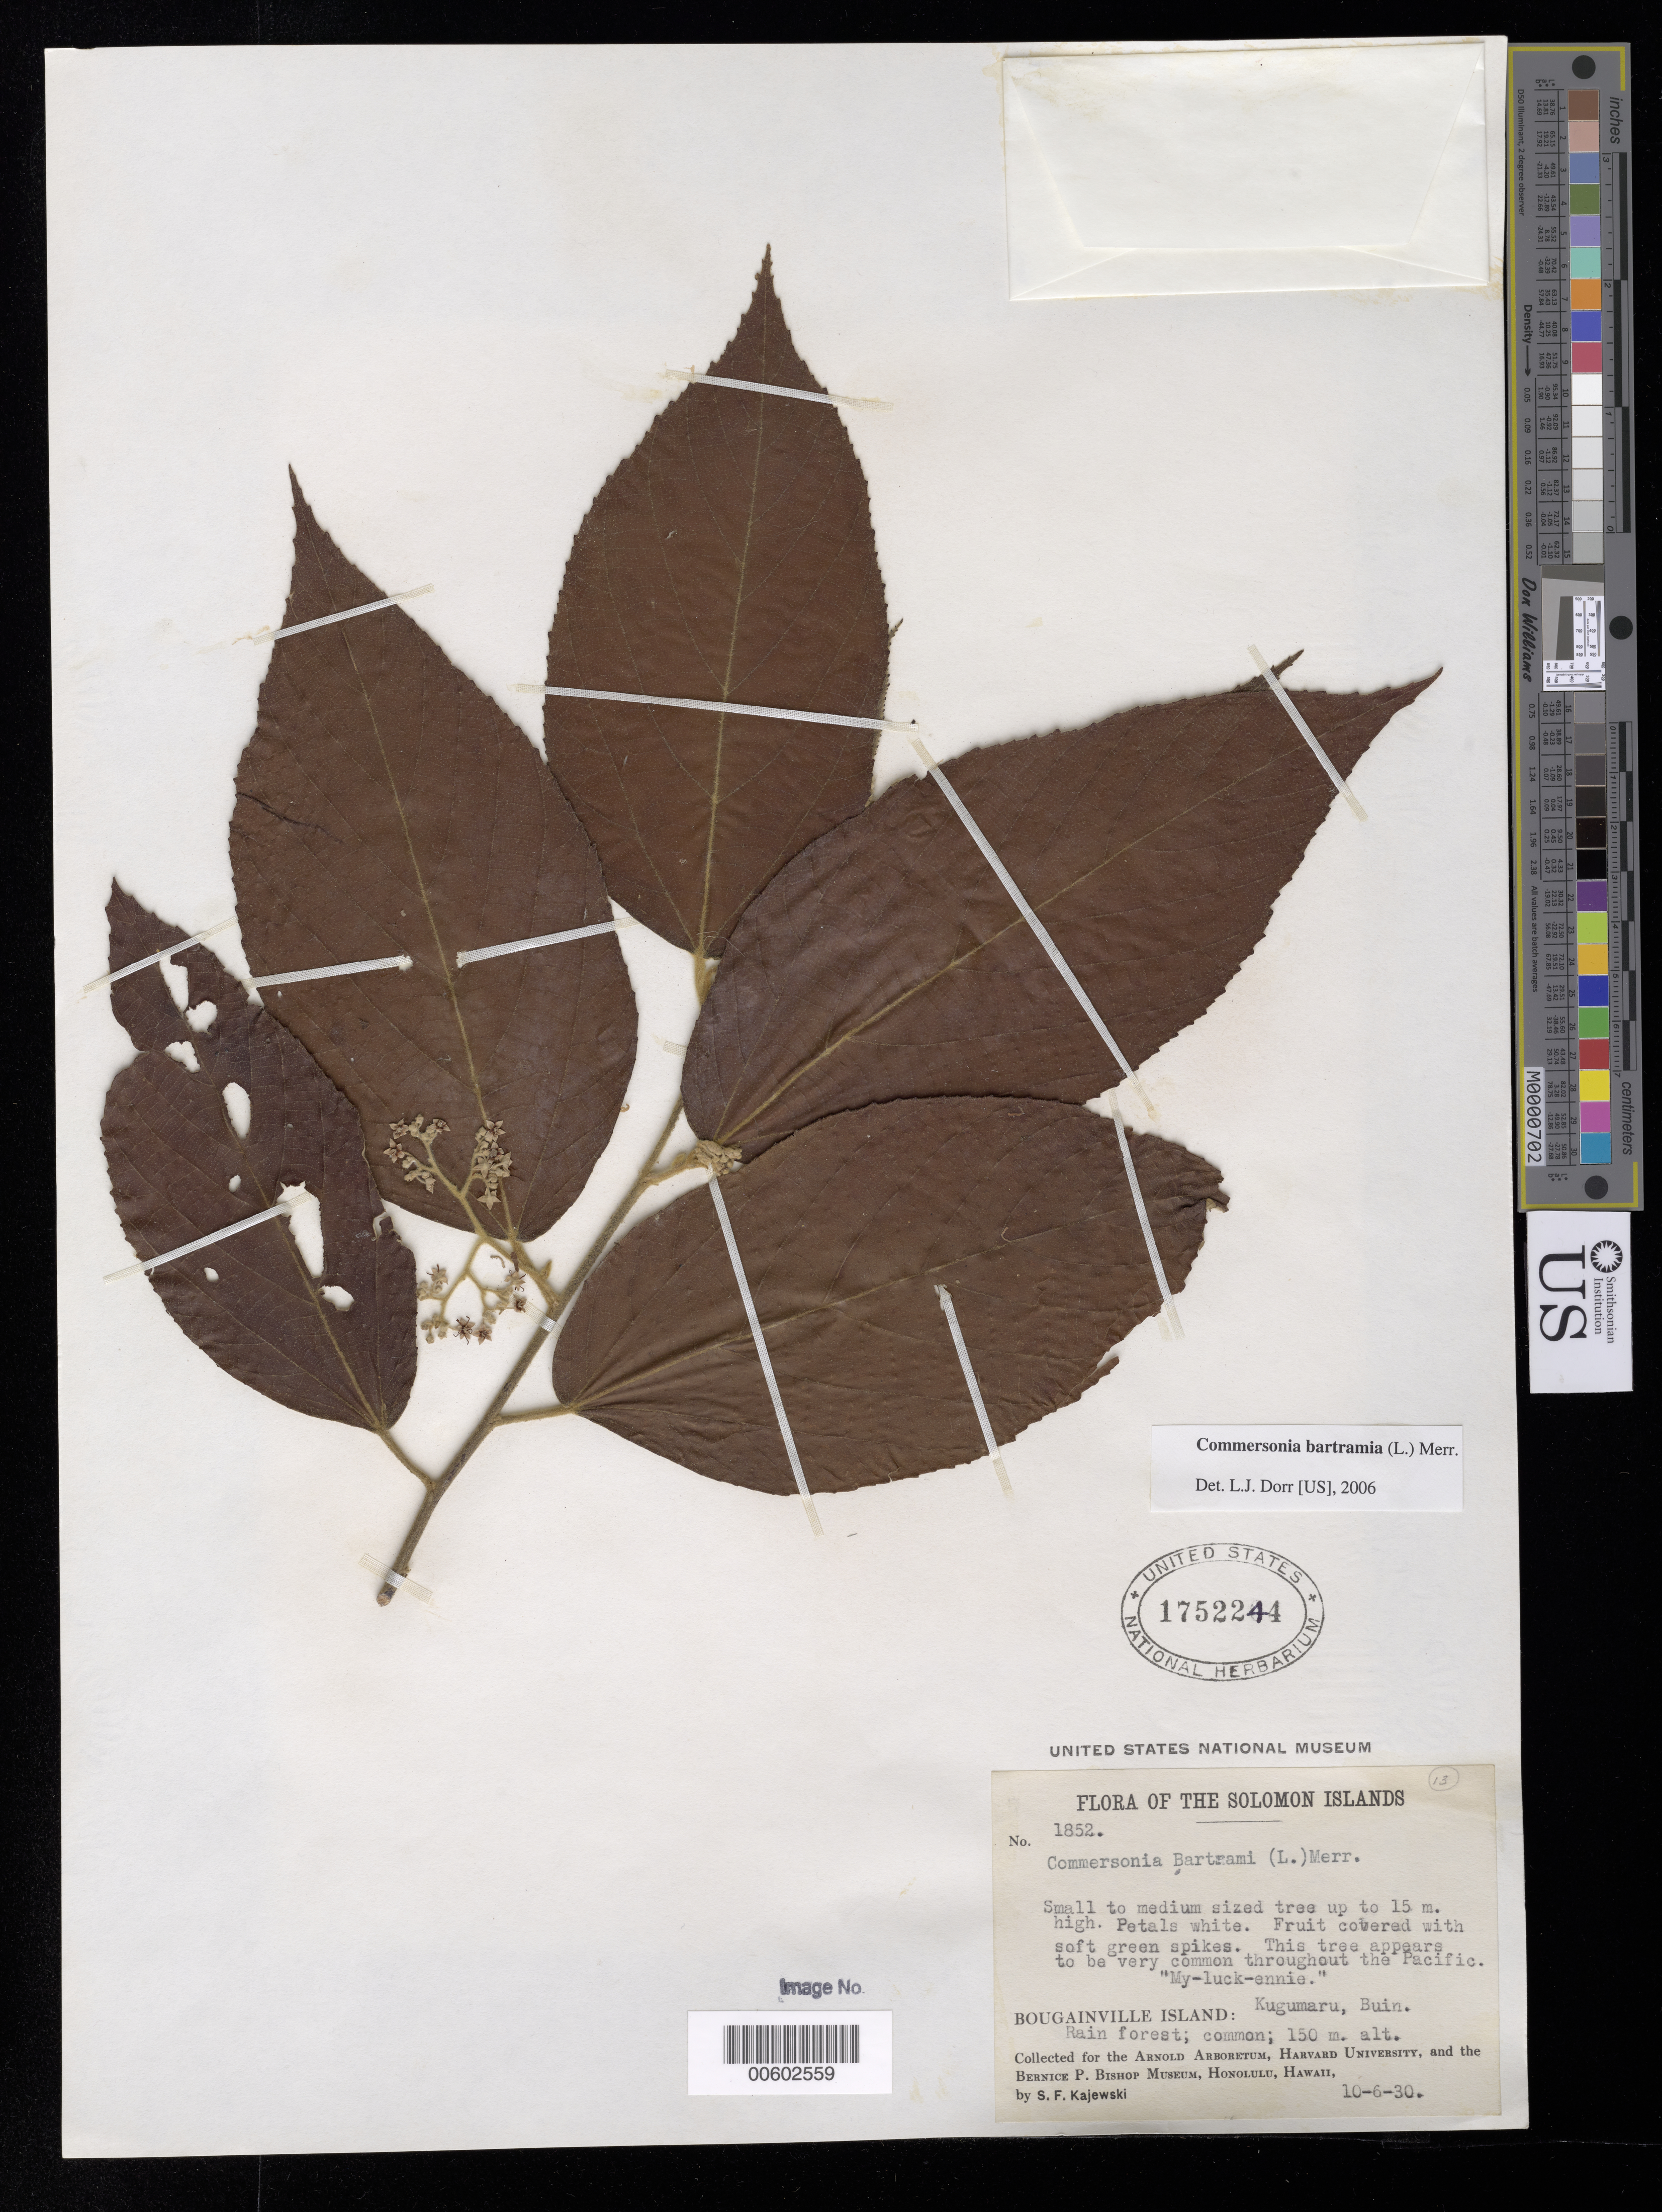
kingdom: Plantae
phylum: Tracheophyta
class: Magnoliopsida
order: Malvales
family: Malvaceae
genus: Commersonia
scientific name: Commersonia bartramia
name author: (L.) Merr.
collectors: S. Kajewski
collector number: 1852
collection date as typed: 10 006 1930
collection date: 1930-06-10 or 1930-10-06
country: Papua New Guinea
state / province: Bougainville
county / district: Buin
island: Bougainville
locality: Solomon Islands, Kugumaru, Buin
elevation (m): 150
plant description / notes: Common name: My-luck-annie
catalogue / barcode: US 1752244